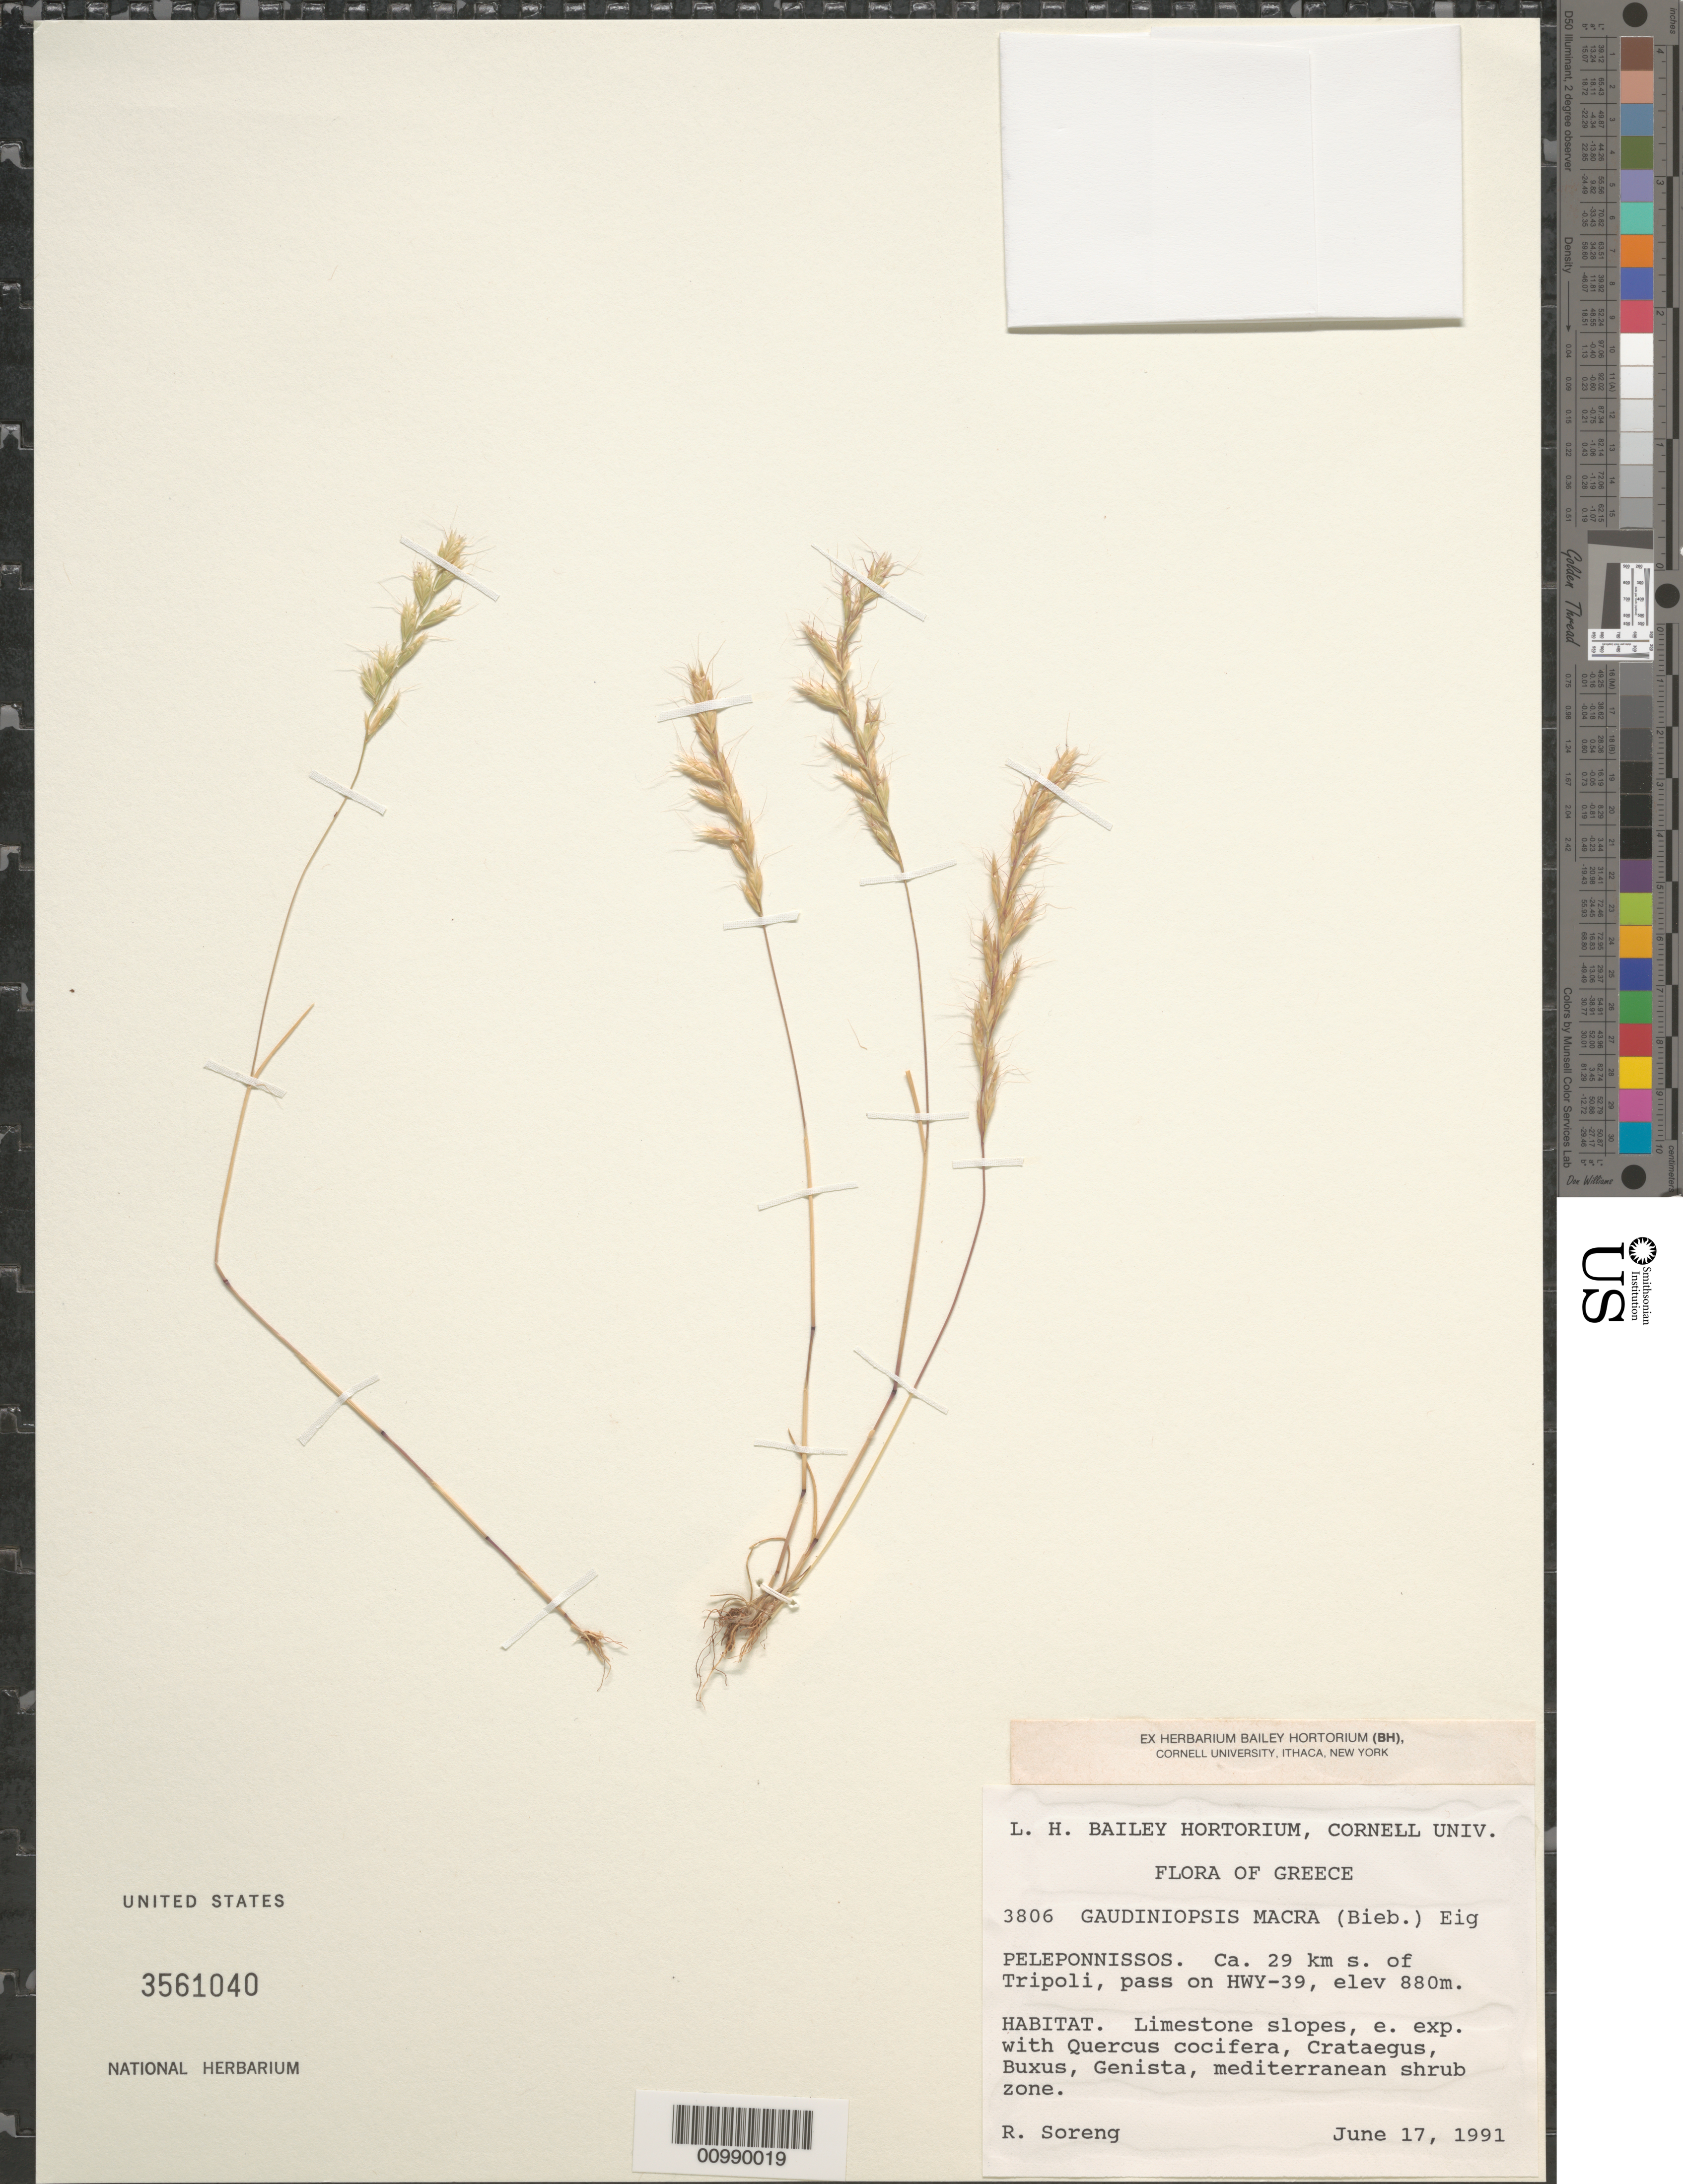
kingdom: Plantae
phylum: Tracheophyta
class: Liliopsida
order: Poales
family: Poaceae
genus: Gaudinopsis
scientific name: Gaudinopsis macra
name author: (Steven ex M. Bieb.) Eig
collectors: R. J. Soreng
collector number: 3806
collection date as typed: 17 Jun 1991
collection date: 1991-06-17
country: Greece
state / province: Peloponnese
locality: Ca. 29 km S of Tripoli, pass on HWY-39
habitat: Limestone slopes, e. exp. with Quercus cocifera, Crataegus, Buxus, Gnitsia, mediterranean shrub zone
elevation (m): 880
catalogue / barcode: US 3561040